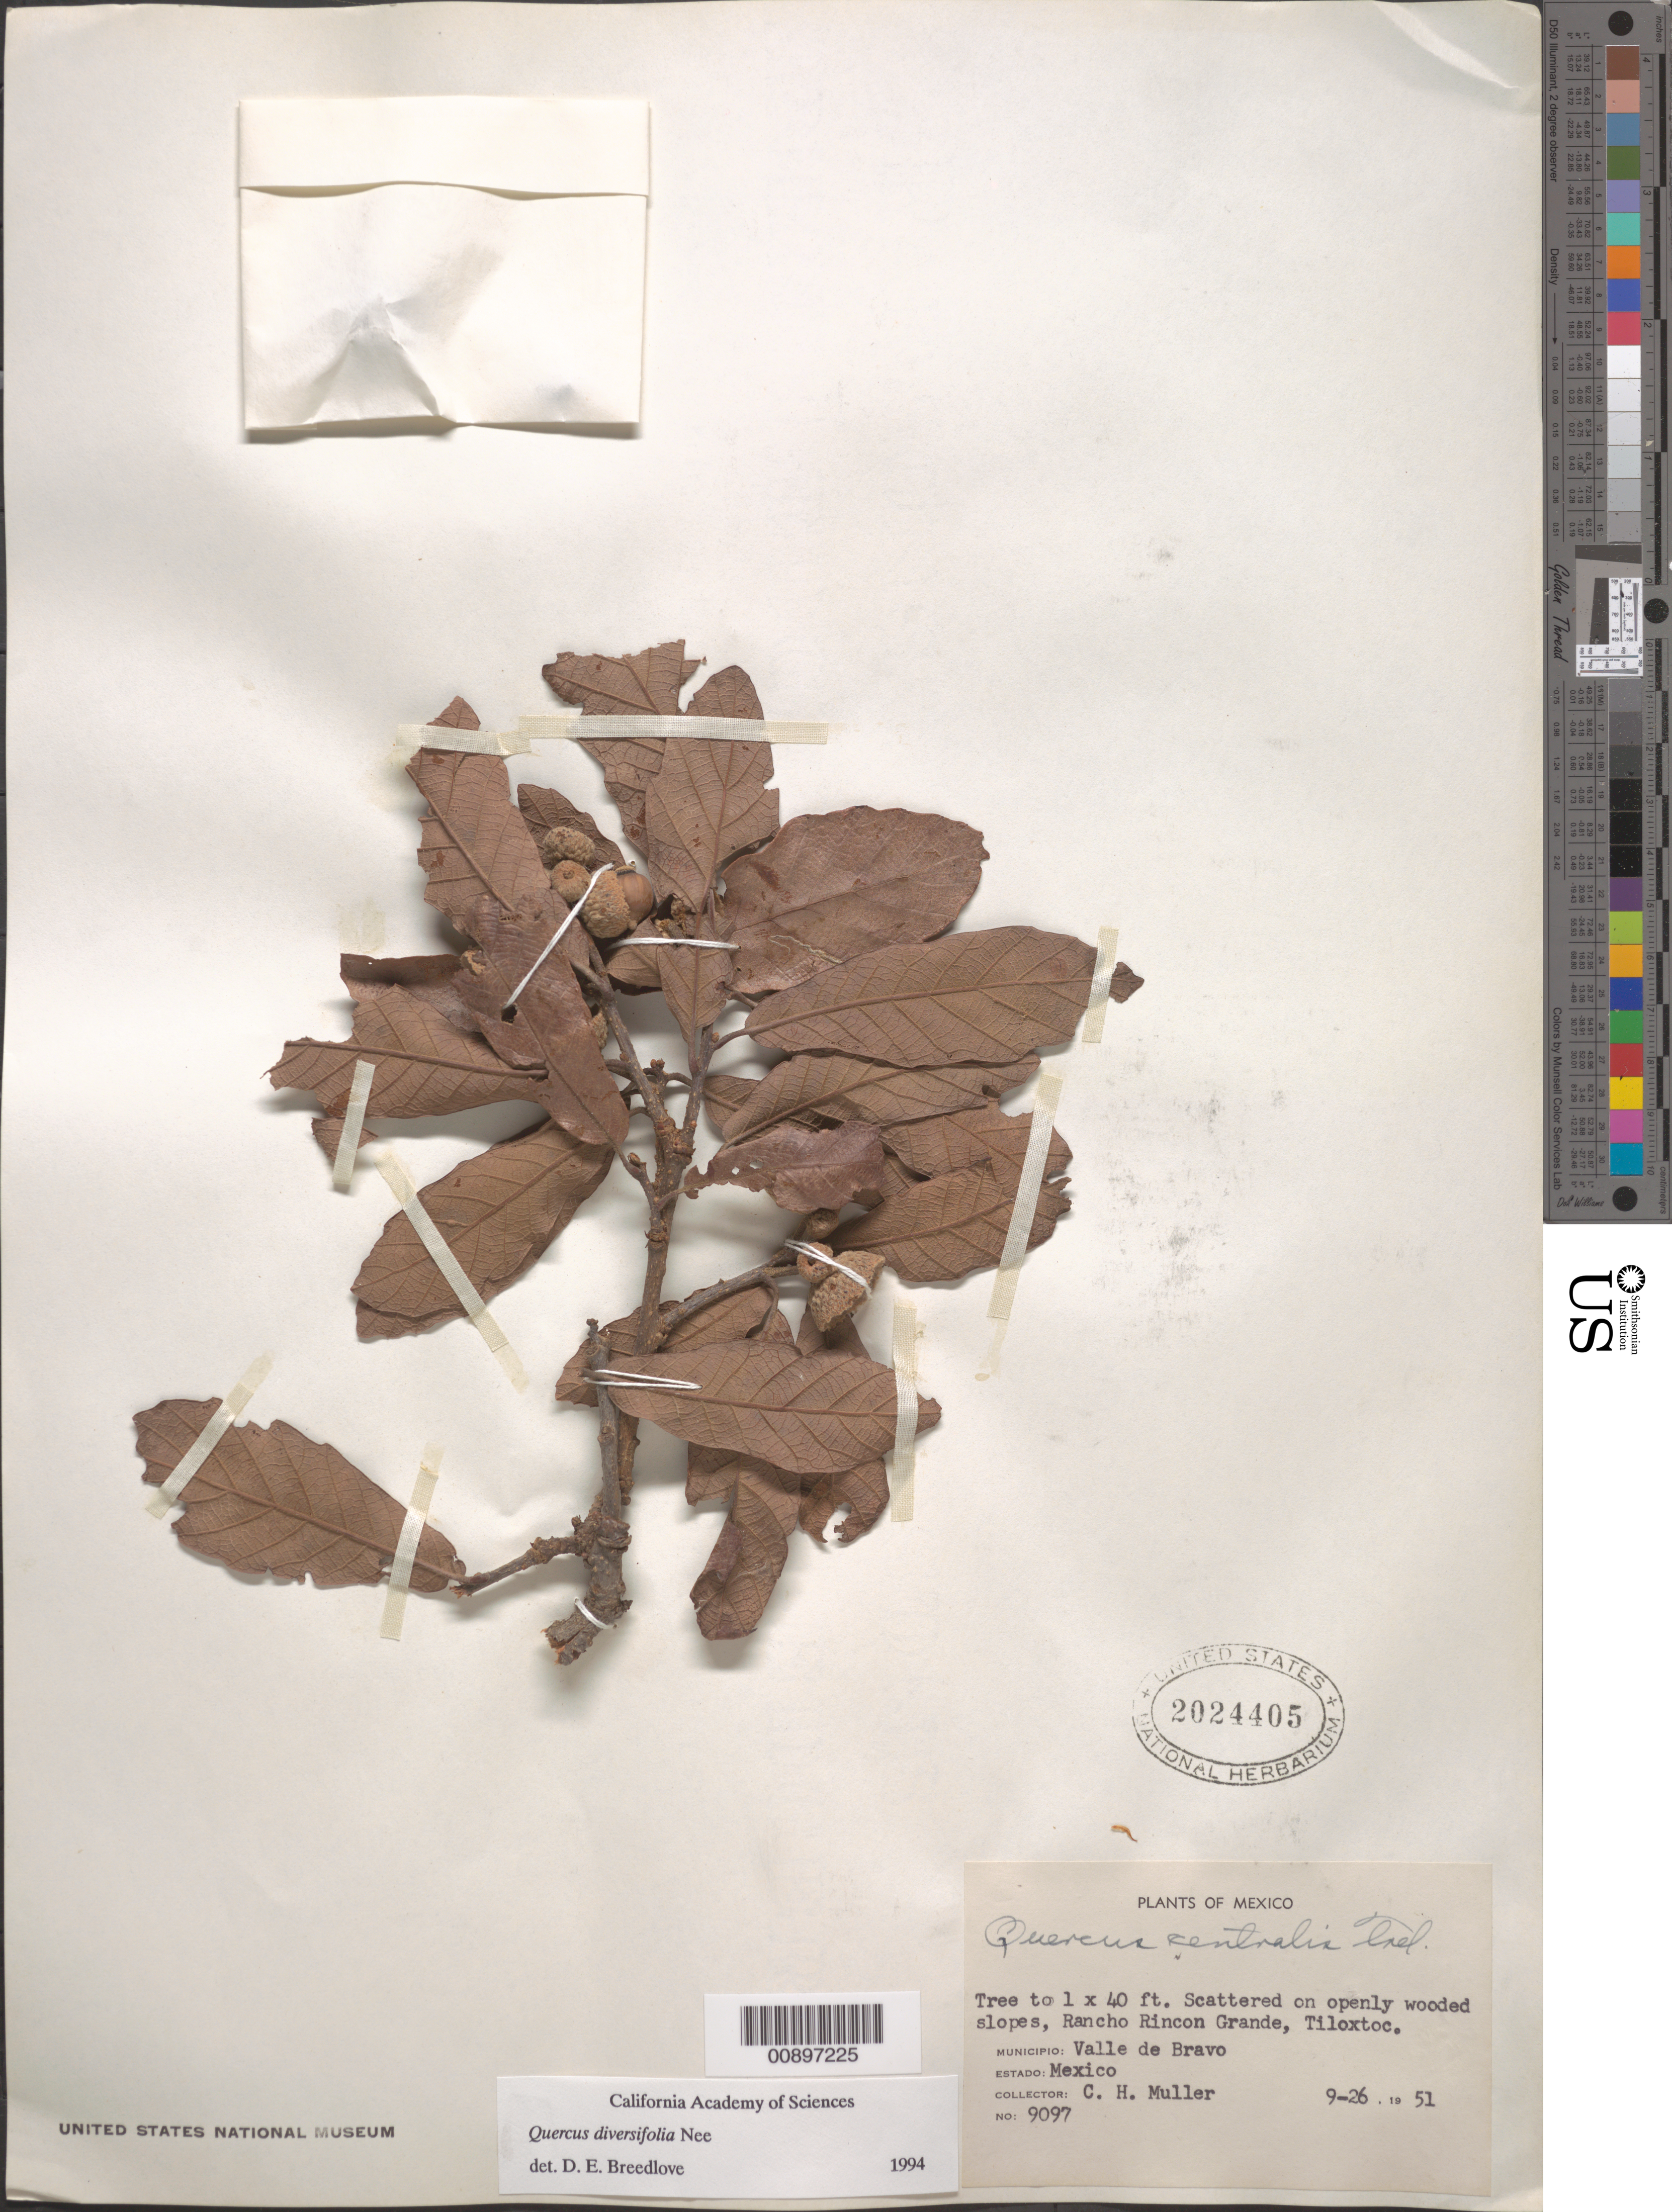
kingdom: Plantae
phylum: Tracheophyta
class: Magnoliopsida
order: Fagales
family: Fagaceae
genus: Quercus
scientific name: Quercus diversifolia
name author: Née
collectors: C. H. Muller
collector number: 9097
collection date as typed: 26 Sep 1951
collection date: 1951-09-26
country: Mexico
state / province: México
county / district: Valle de Bravo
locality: Rancho Rincón Grande, Tiloxtoc, Municipio Valle de Bravo, Estado de México.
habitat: Openly wooded slopes.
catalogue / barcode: US 2024405